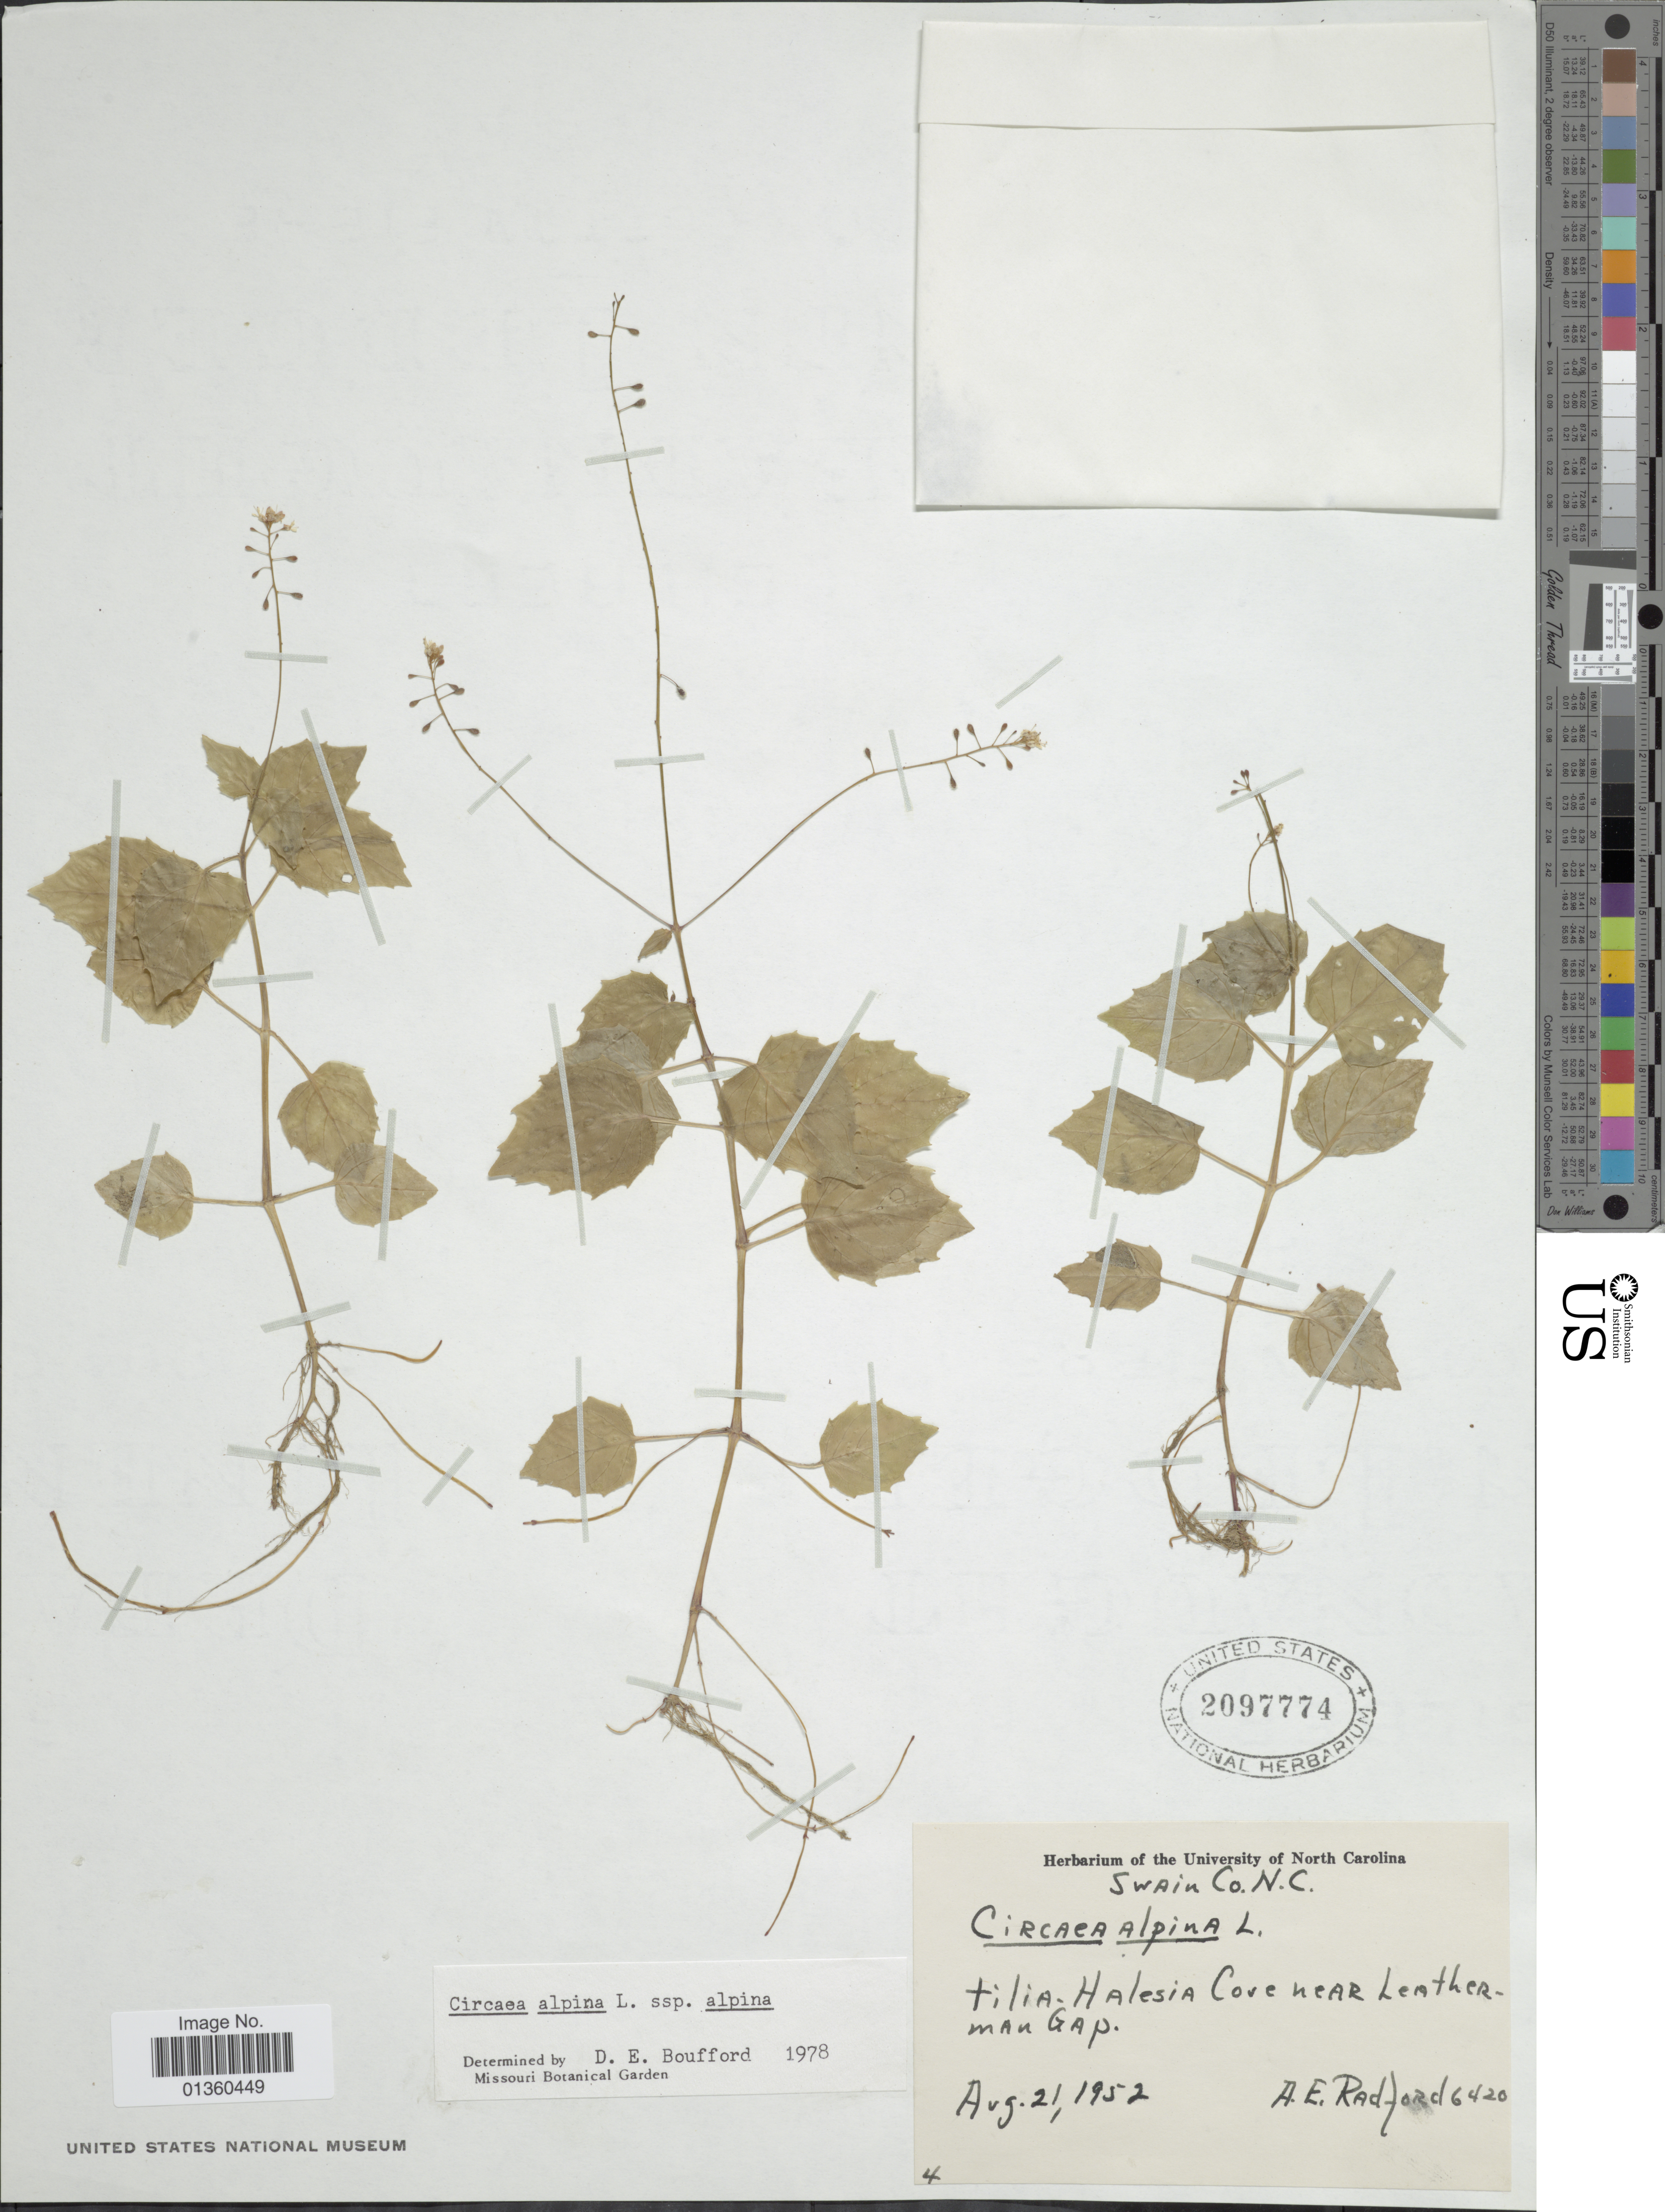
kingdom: Plantae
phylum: Tracheophyta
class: Magnoliopsida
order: Myrtales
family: Onagraceae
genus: Circaea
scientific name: Circaea alpina subsp. alpina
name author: L.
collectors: A. E. Radford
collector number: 6420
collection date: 1952-08-21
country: United States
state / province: North Carolina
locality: Swain Co. N.C., tilia-Halesia Cove near Leatherman Gap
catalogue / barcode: US 2097774